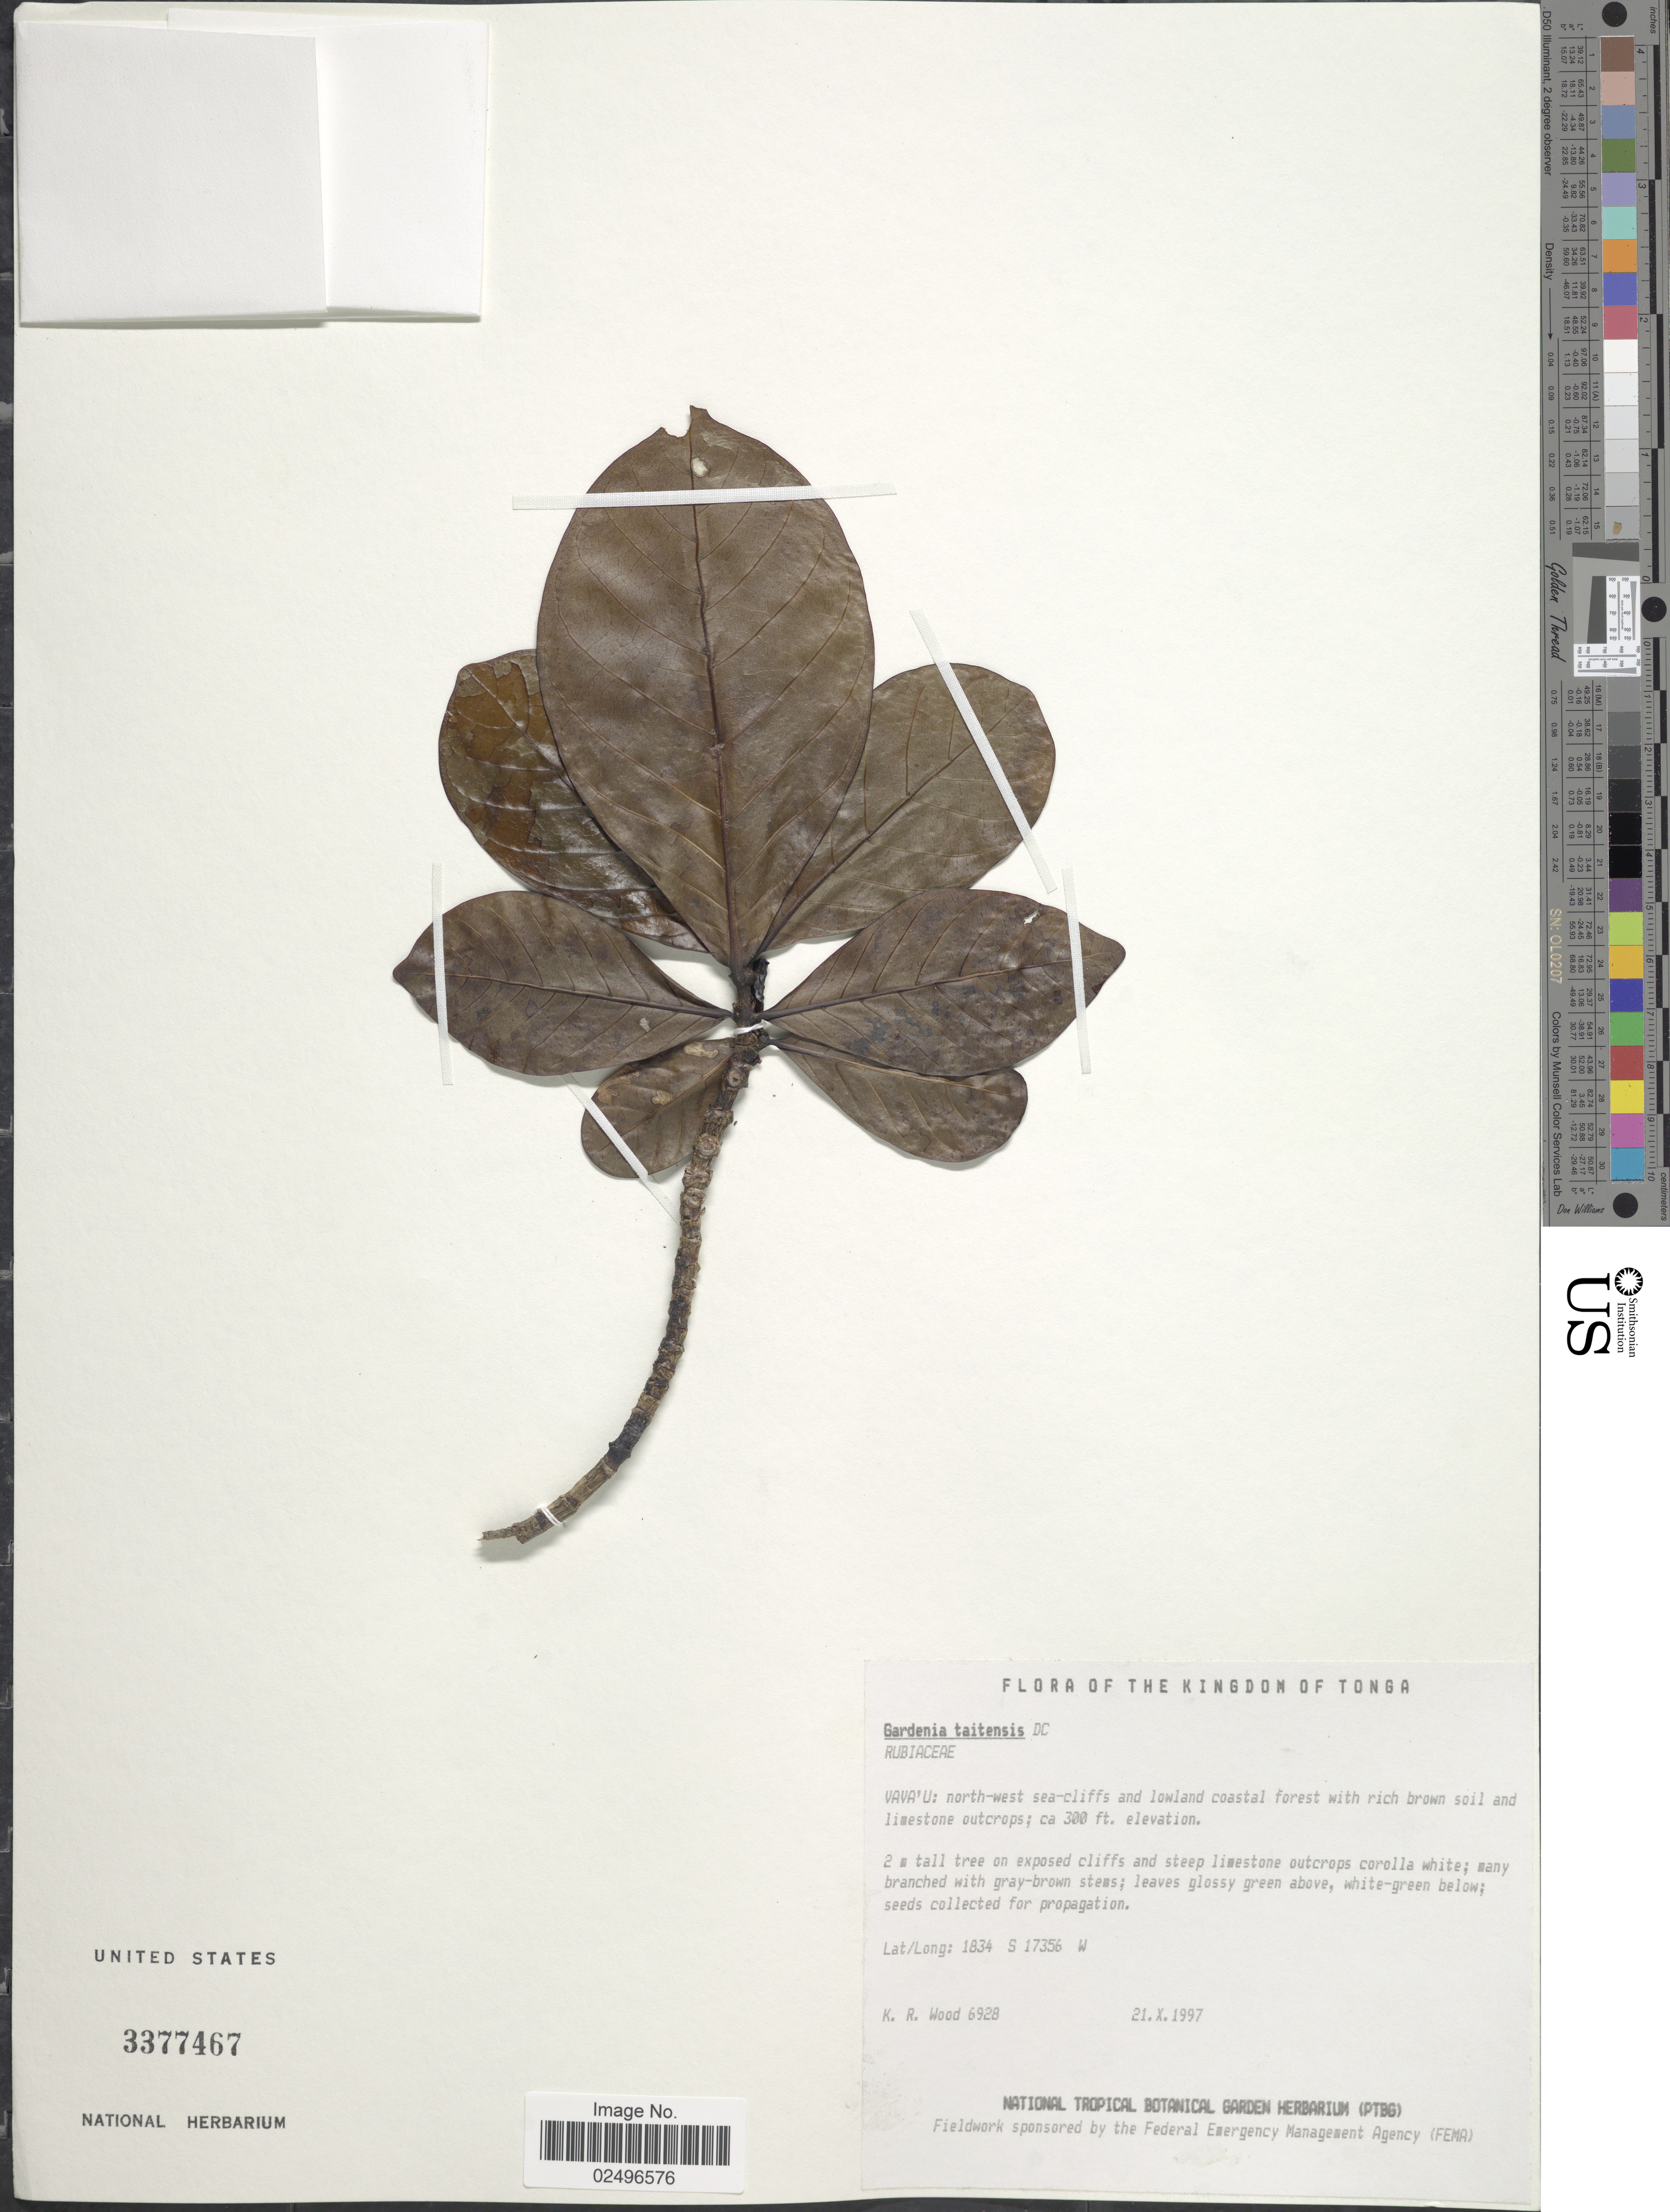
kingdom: Plantae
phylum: Tracheophyta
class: Magnoliopsida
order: Gentianales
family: Rubiaceae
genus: Gardenia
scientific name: Gardenia taitensis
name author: DC.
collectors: K. R. Wood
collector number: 6928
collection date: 1997-10-21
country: Tonga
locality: Vava'u: North-west sea-cliffs and lowland coastal forest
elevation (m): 91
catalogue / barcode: US 3377467